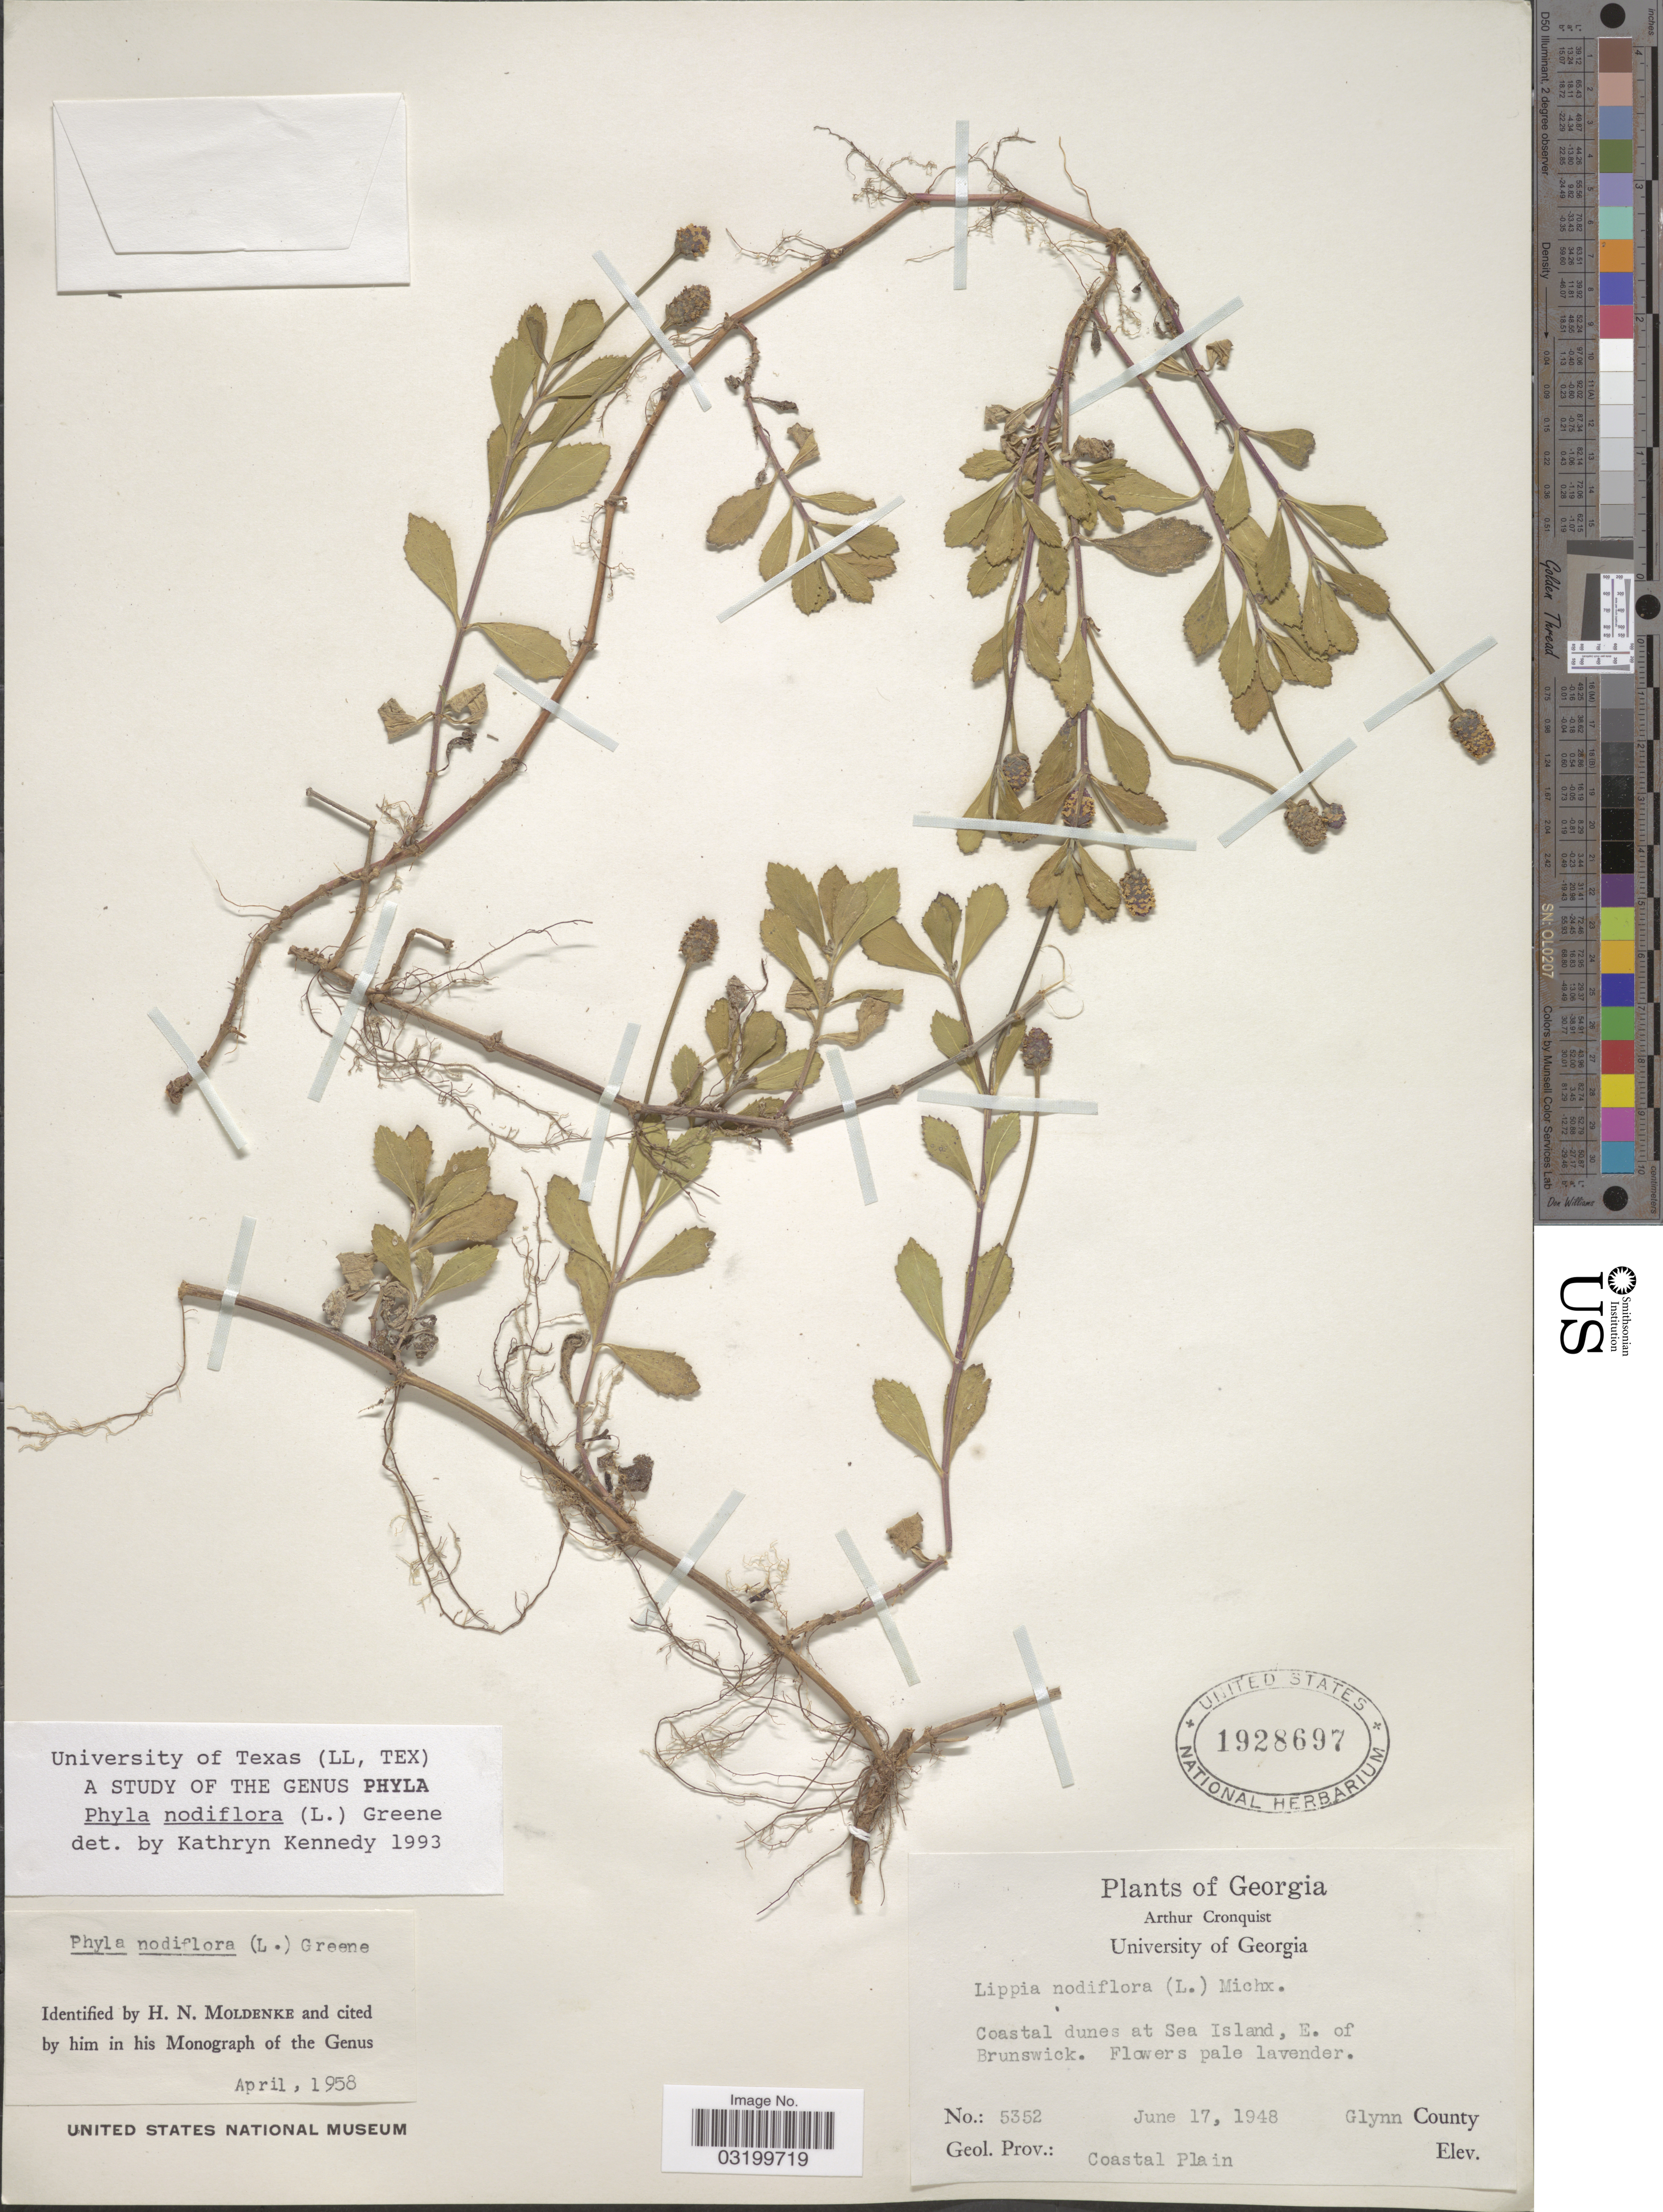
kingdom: Plantae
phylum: Tracheophyta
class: Magnoliopsida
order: Lamiales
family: Verbenaceae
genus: Phyla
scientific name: Phyla nodiflora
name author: (L.) Greene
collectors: A. J. Cronquist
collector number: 5352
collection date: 1948-06-17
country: United States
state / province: Georgia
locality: Coastal dunes at Sea Island, E. of Brunswick. Glynn County. Geol. Prov.: Coastal Plain.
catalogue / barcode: US 1928697